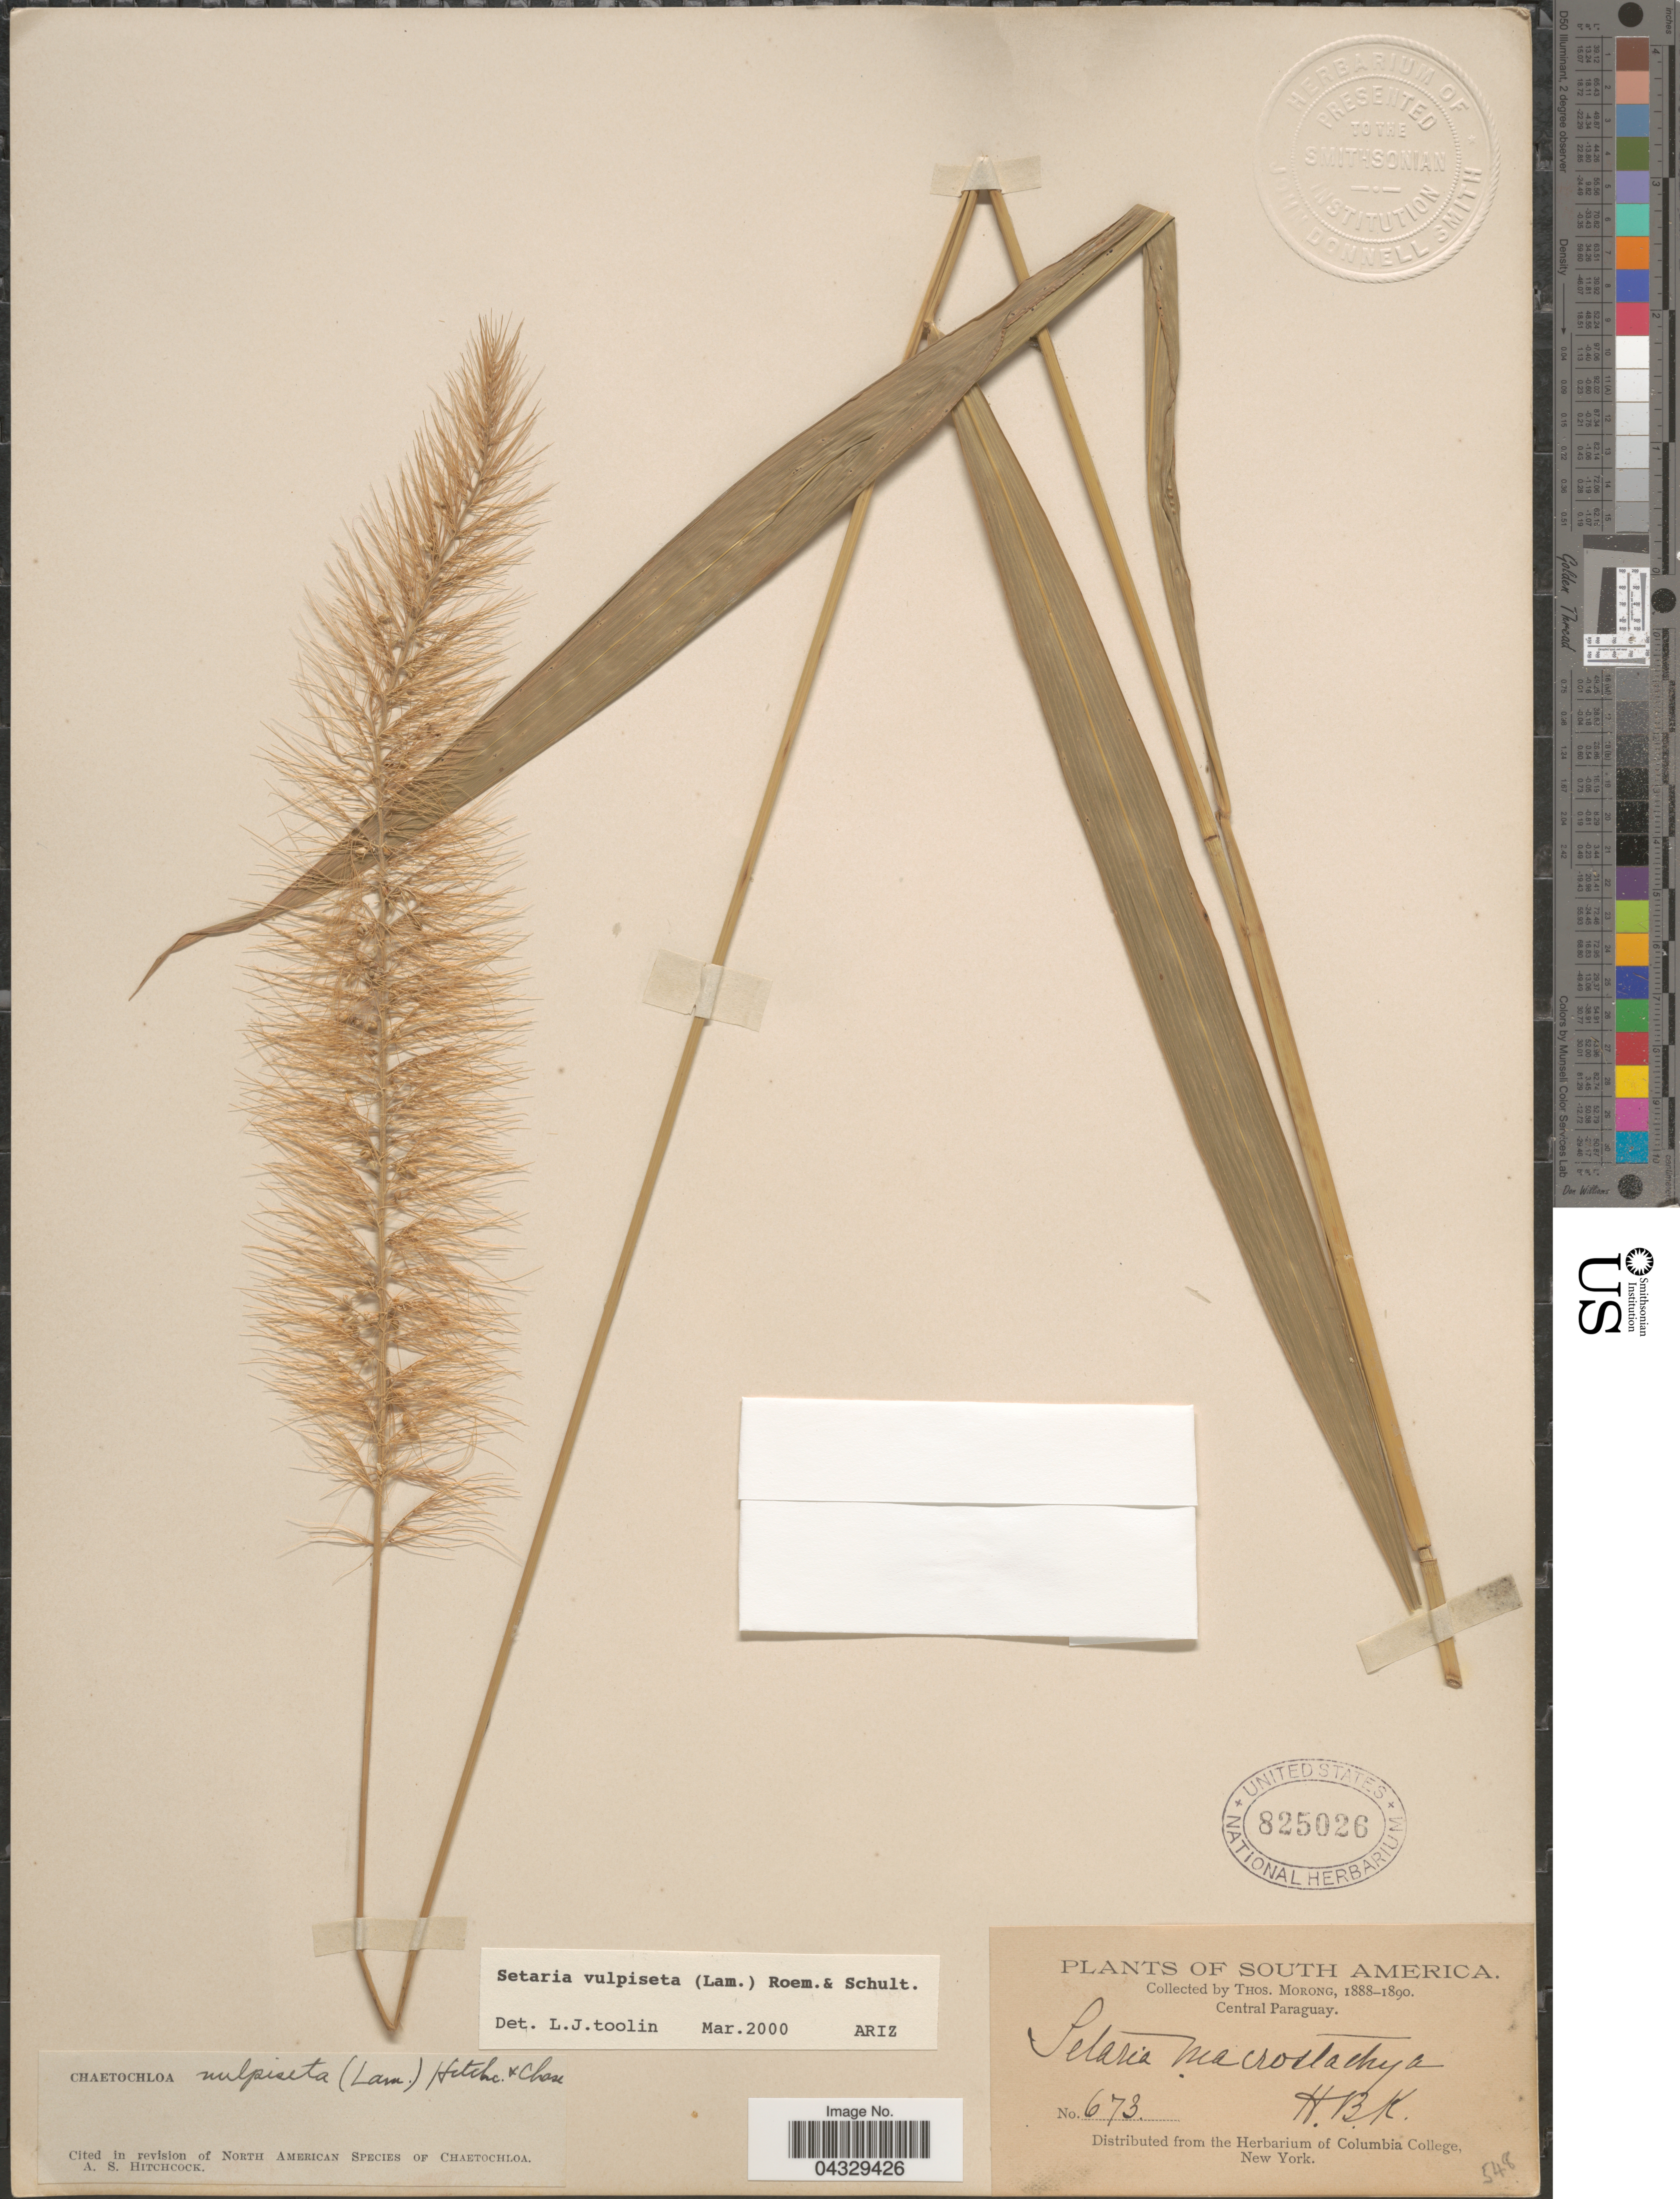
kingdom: Plantae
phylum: Tracheophyta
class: Liliopsida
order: Poales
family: Poaceae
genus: Setaria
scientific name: Setaria vulpiseta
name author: (Lam.) Roem. & Schult.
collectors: ex herb. T. Morong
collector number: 673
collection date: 1888/1890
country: Paraguay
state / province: Central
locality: Central Paraguay.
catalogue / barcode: US 825026